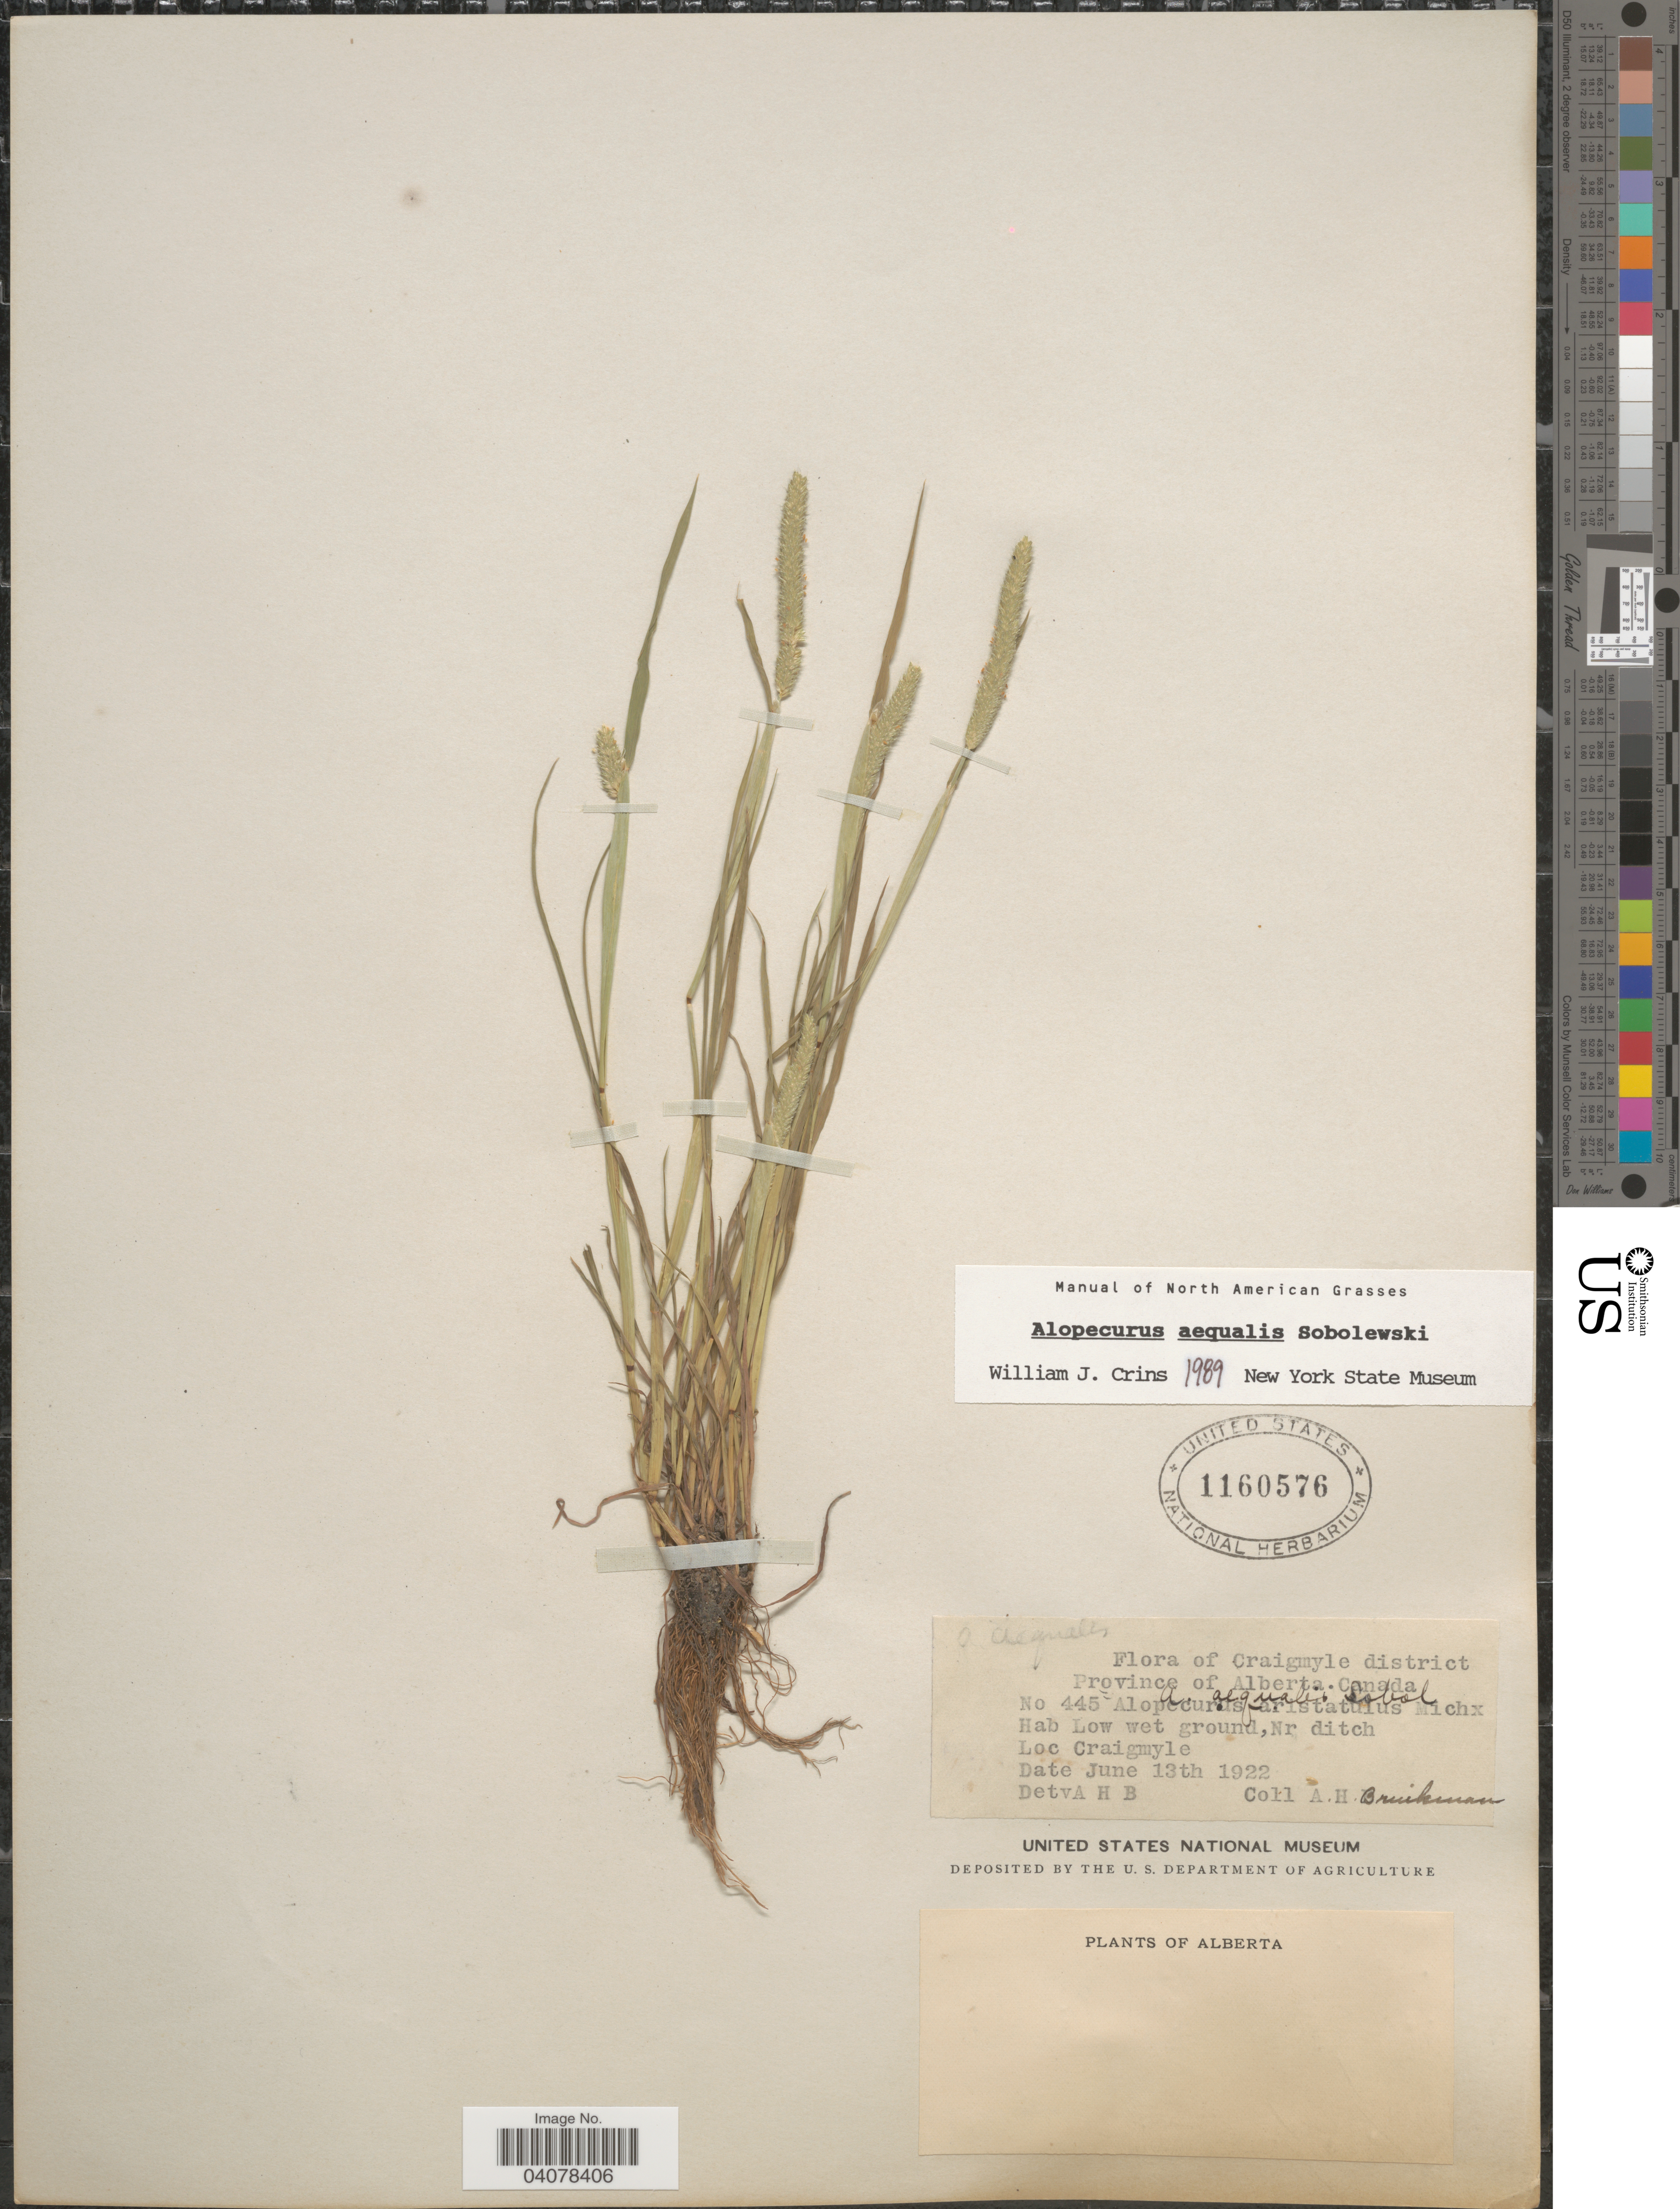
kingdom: Plantae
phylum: Tracheophyta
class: Liliopsida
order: Poales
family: Poaceae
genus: Alopecurus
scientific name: Alopecurus aequalis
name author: Sobol.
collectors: A. Brinkman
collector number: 445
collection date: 1922-06-13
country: Canada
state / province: Alberta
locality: Craigmyle district. Craigmyle.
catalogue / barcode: US 1160576